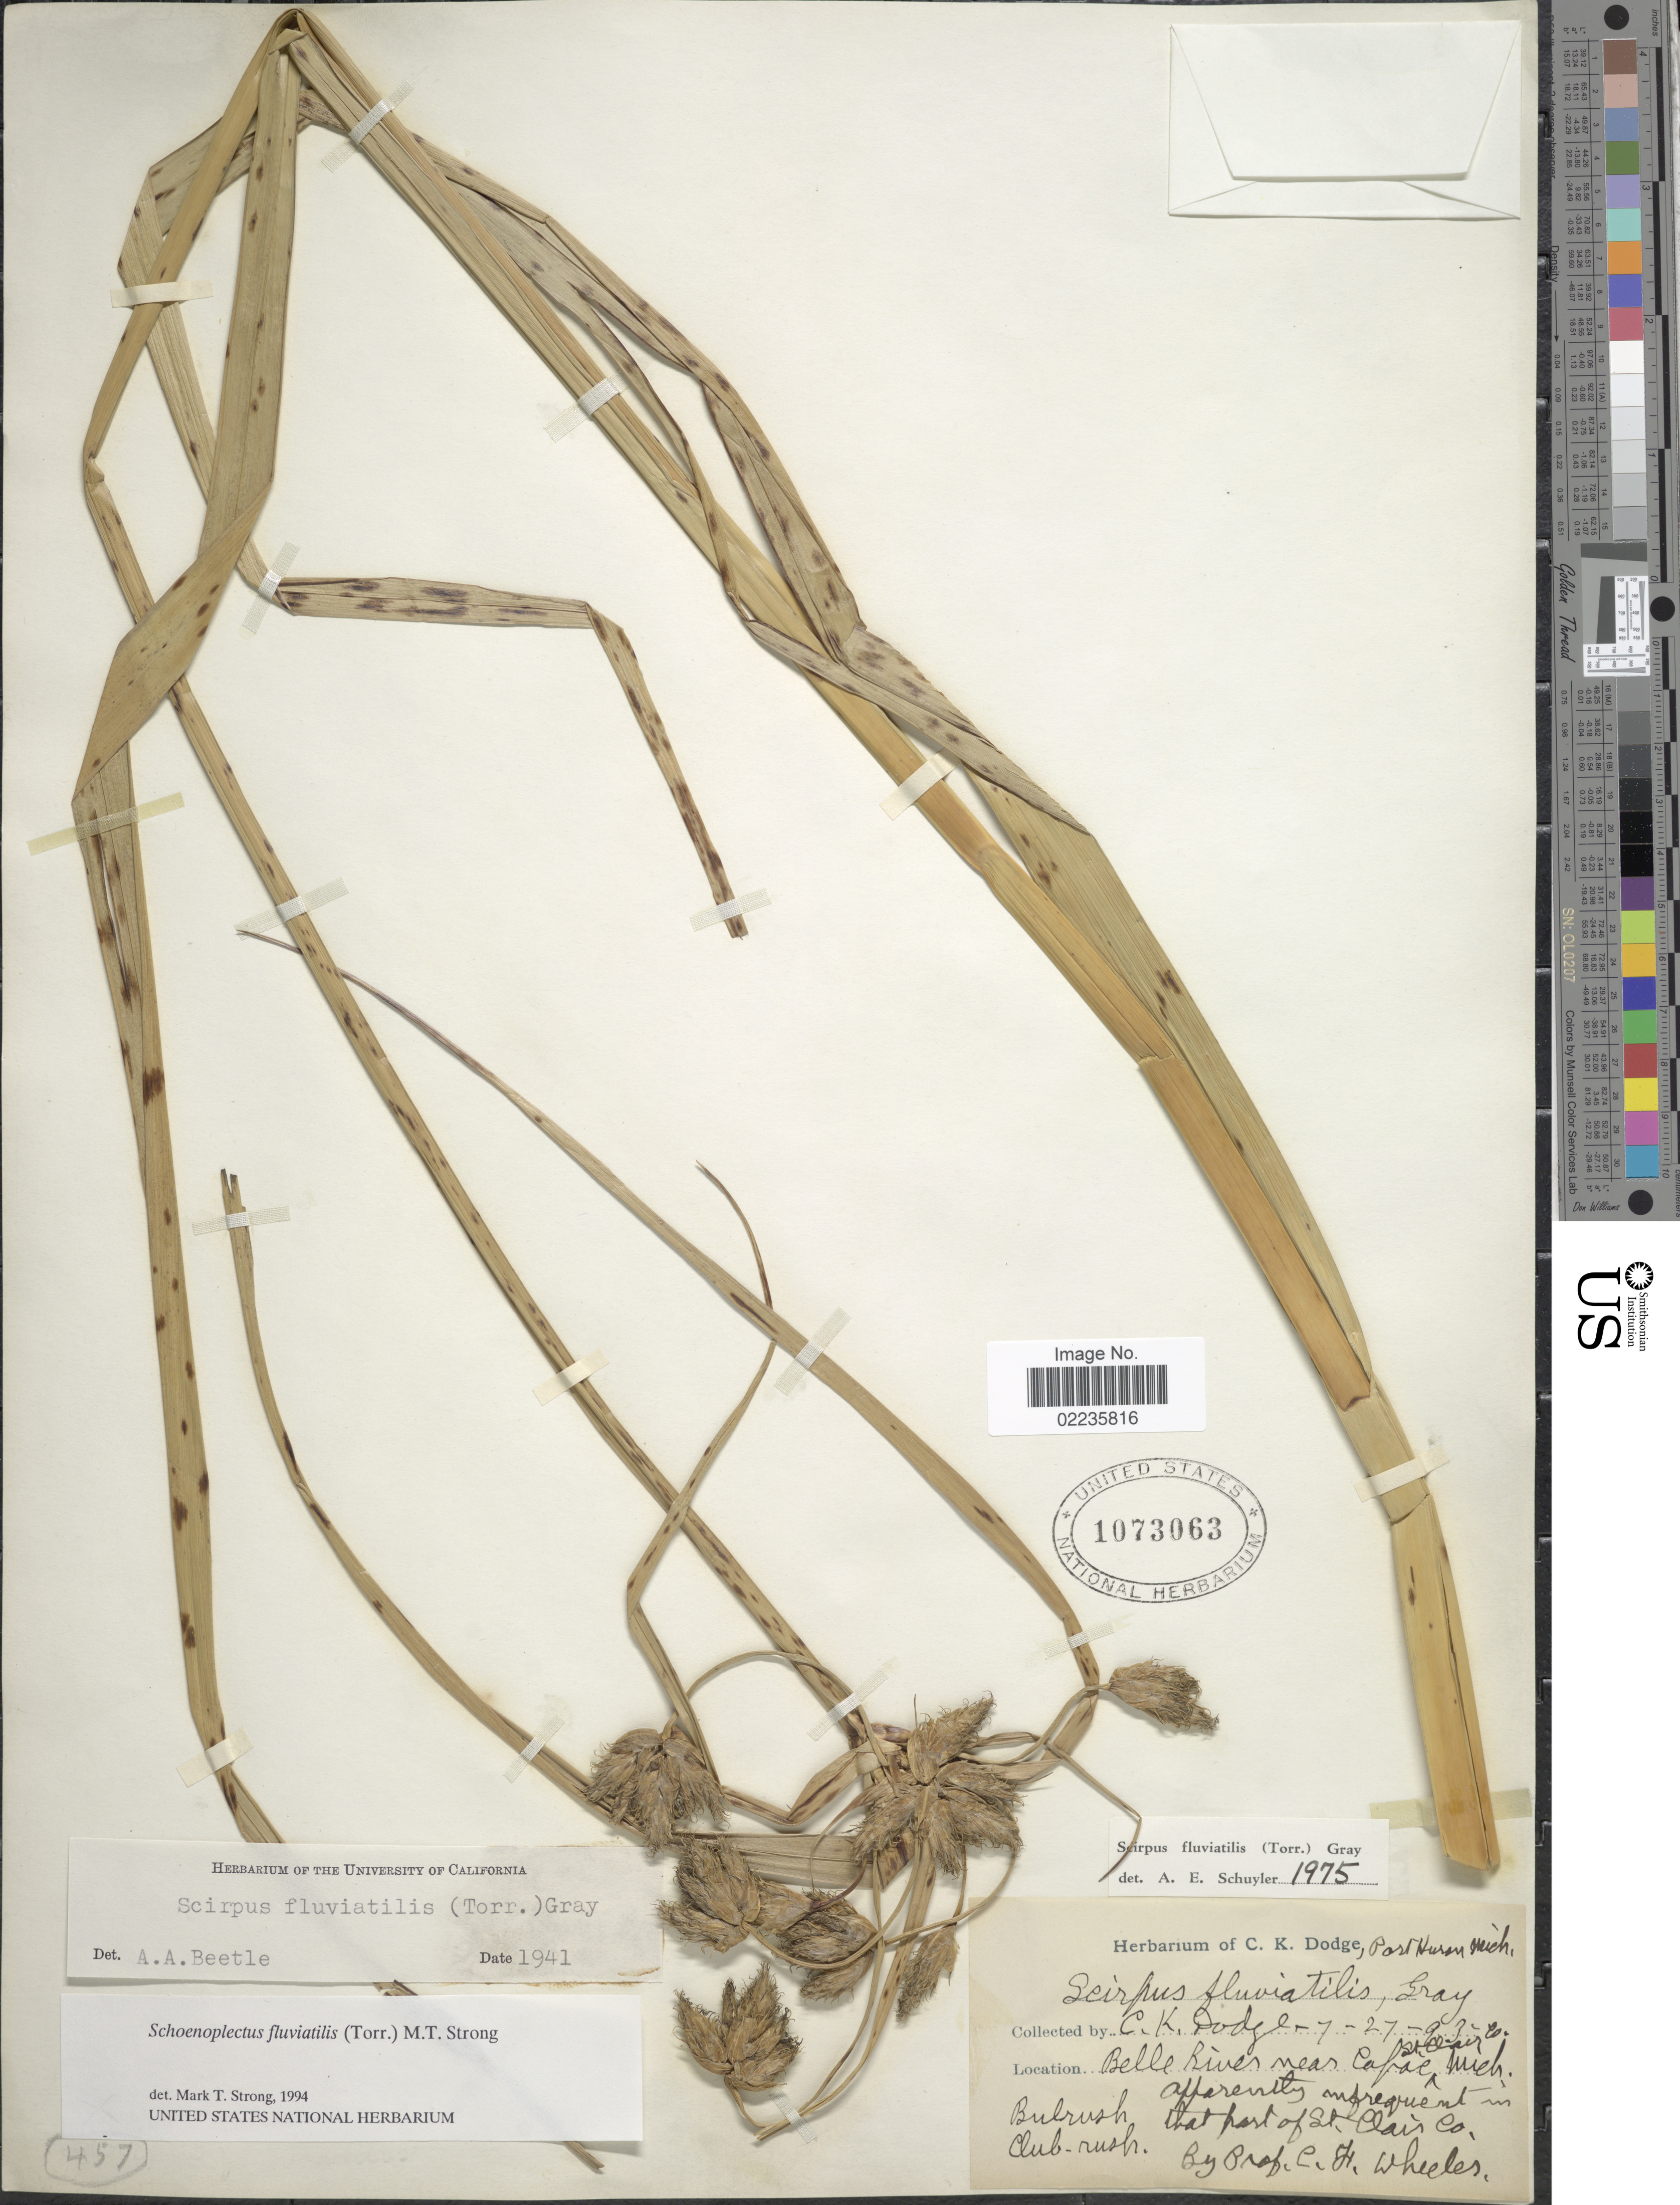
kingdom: Plantae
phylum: Tracheophyta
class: Liliopsida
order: Poales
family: Cyperaceae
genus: Bolboschoenus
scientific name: Bolboschoenus fluviatilis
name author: (Torr.) Soják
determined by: Strong, M. T., (US), Smithsonian Institution - National Museum of Natural History (UNITED STATES)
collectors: C. Dodge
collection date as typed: Transcribed d/m/y: 27/7/93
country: United States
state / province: Michigan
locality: Belle River near Cafae, Mich. Apparently infrequent in that part of St. Clair Co.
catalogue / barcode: US 1073063